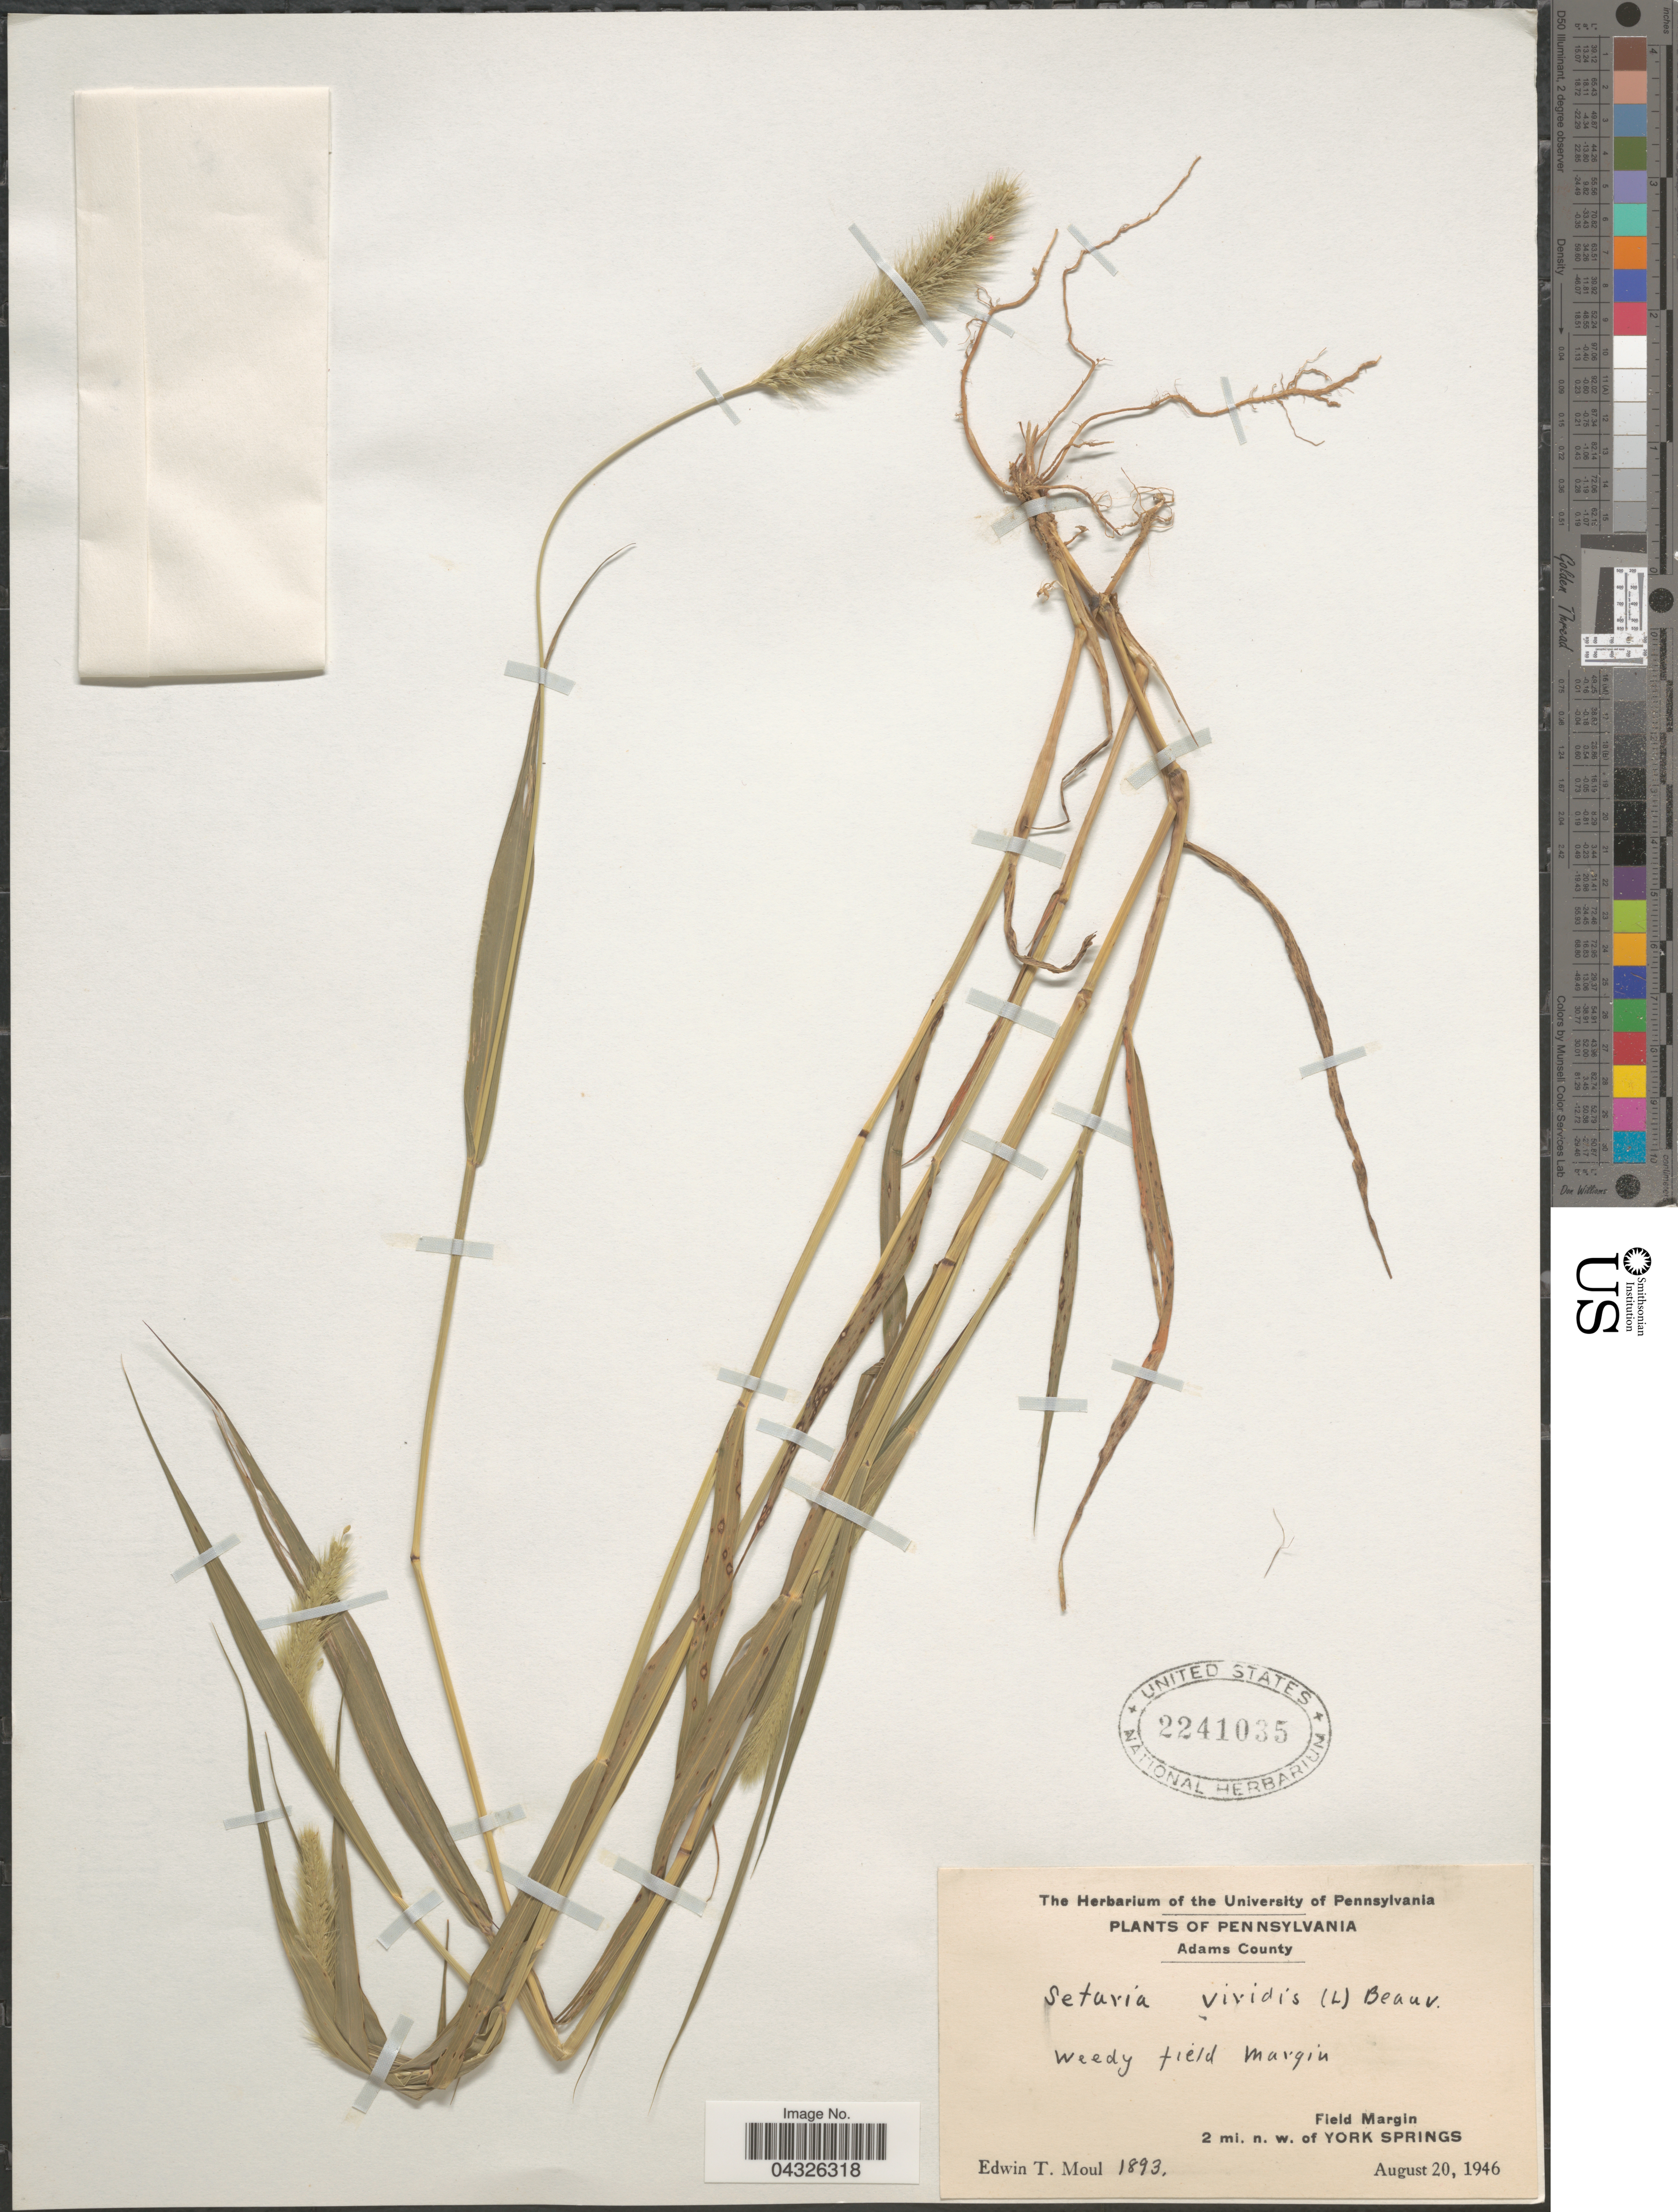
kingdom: Plantae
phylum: Tracheophyta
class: Liliopsida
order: Poales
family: Poaceae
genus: Setaria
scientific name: Setaria viridis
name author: (L.) P. Beauv.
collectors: E. T. Moul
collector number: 1893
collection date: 1946-08-20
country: United States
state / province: Pennsylvania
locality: Adams County. Weedy field margin. Field Margin. 2 mi. n.w. of York Springs.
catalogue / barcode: US 2241035